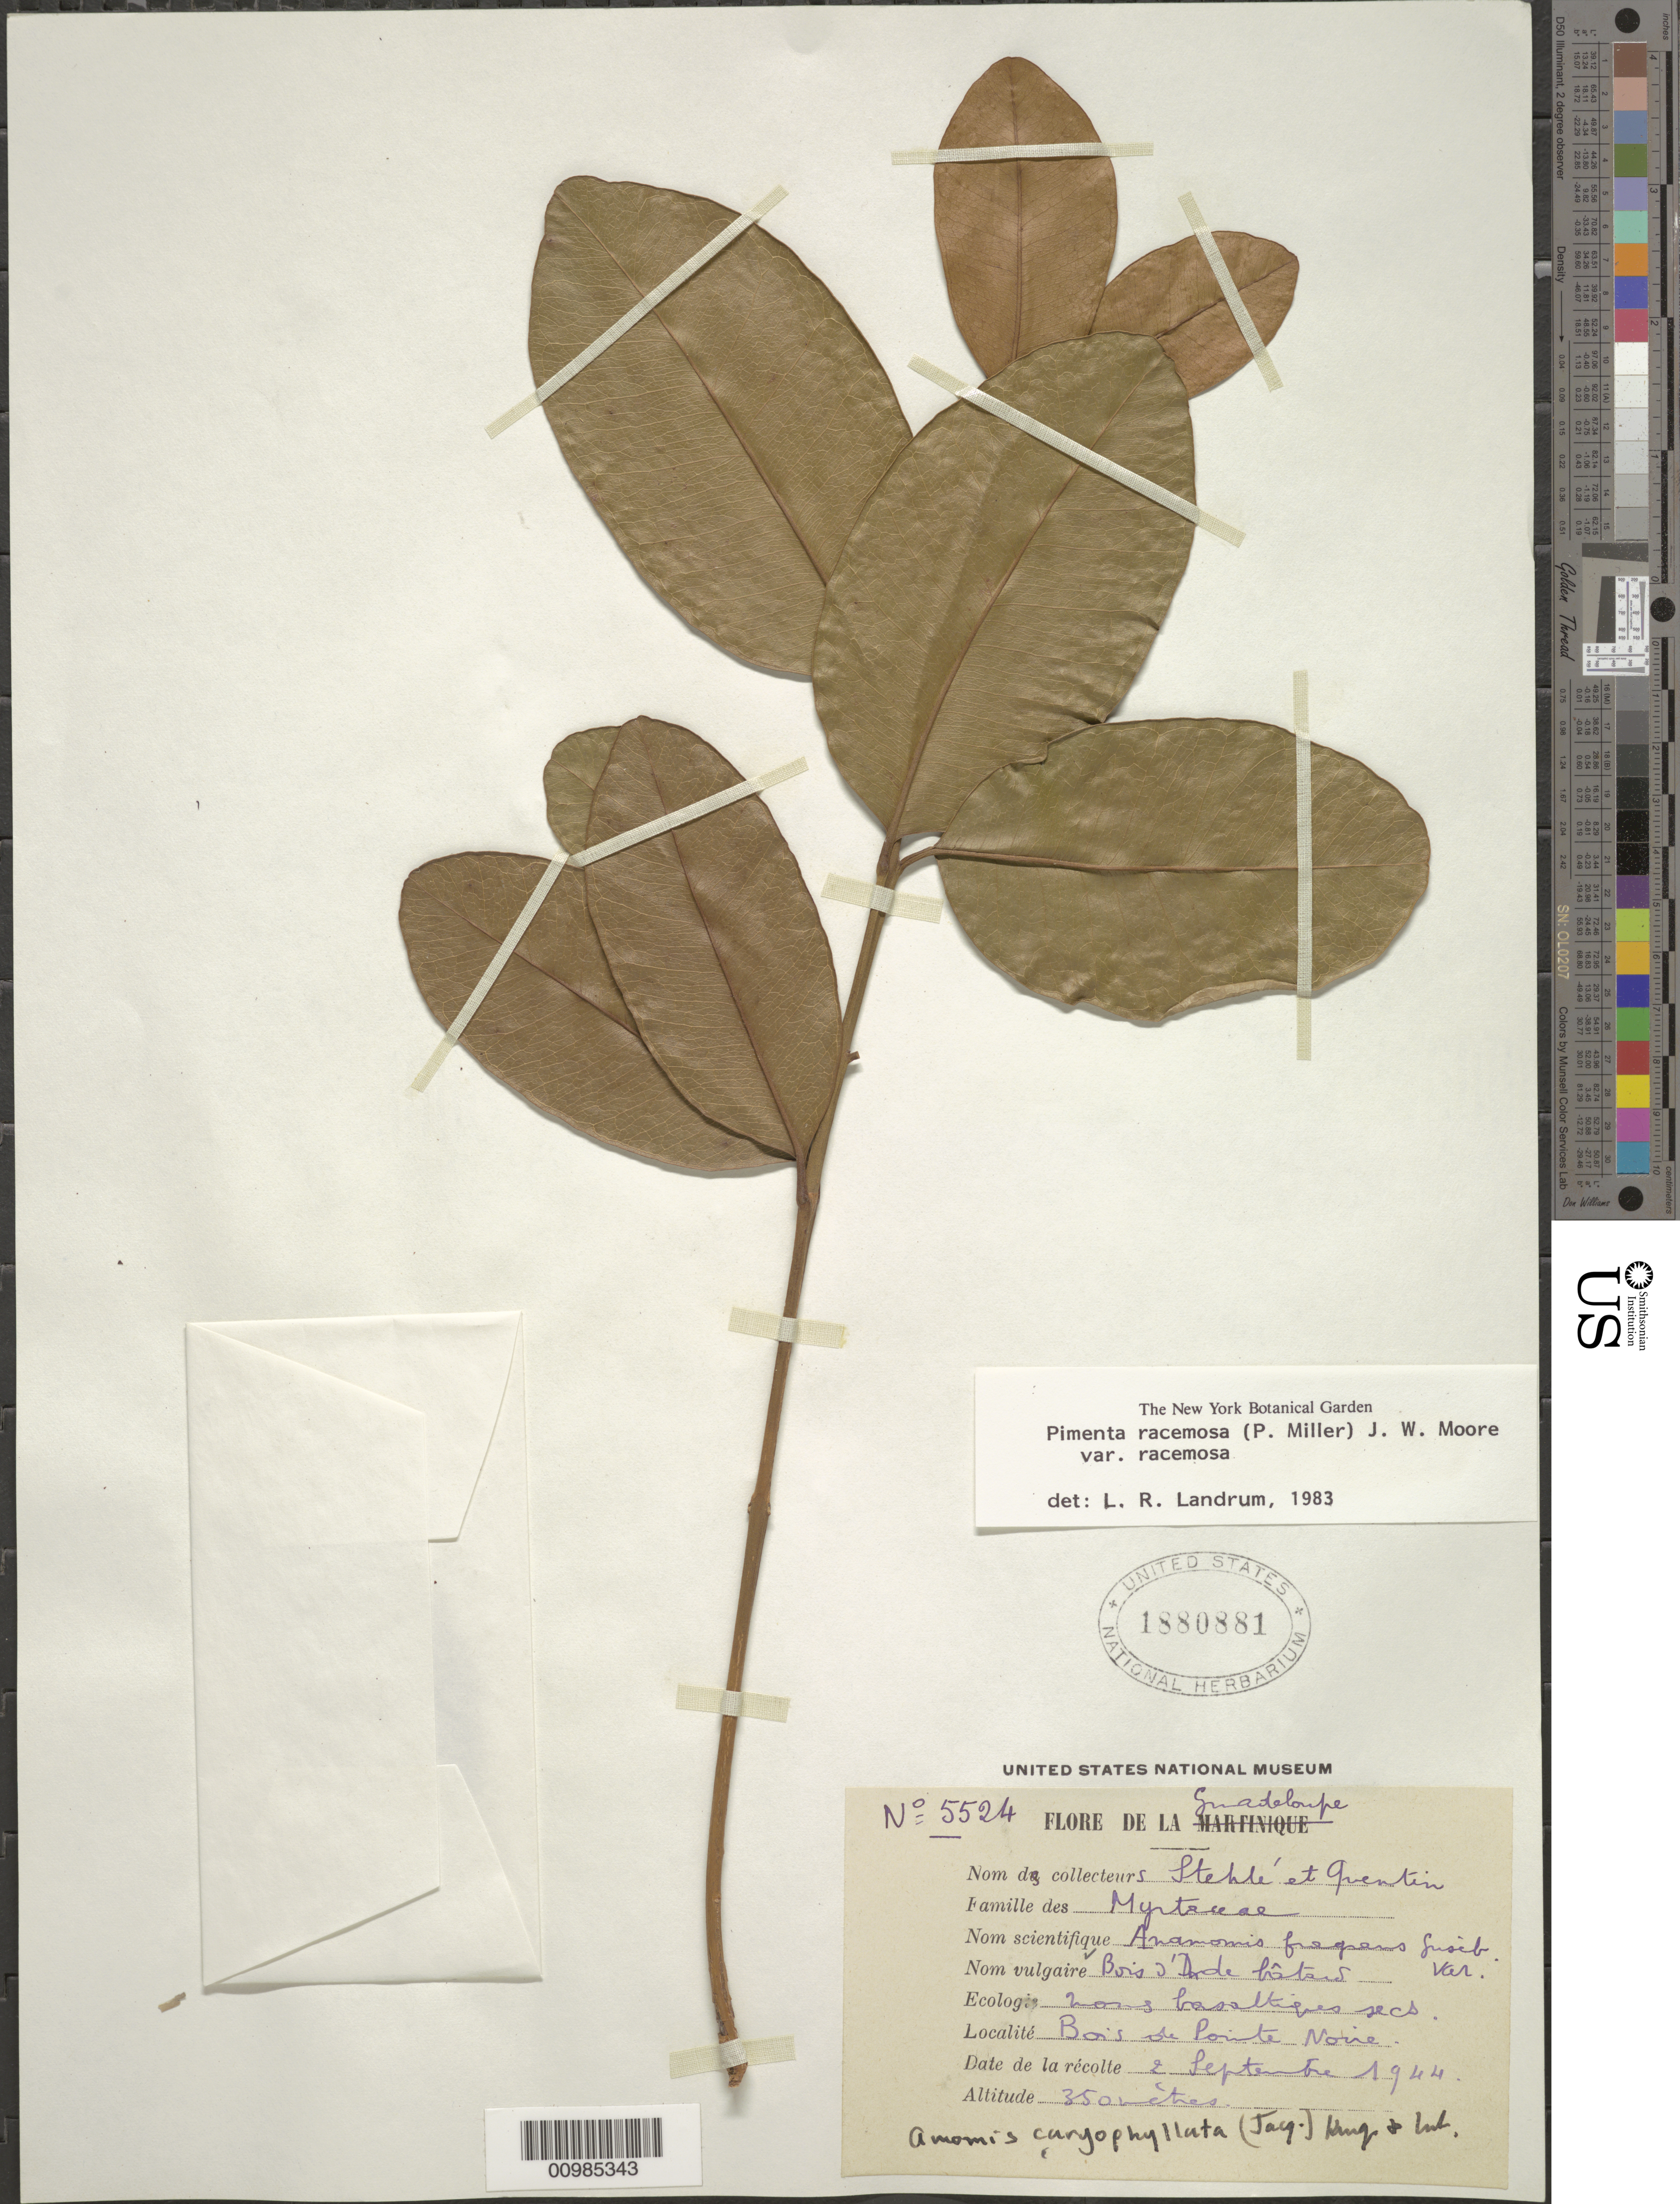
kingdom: Plantae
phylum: Tracheophyta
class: Magnoliopsida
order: Myrtales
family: Myrtaceae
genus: Pimenta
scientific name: Pimenta racemosa var. racemosa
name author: (Mill.) J.W. Moore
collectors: H. Stehlé & R. Quentin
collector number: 5524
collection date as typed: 02 Sep 1944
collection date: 1944-09-02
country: Guadeloupe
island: Basse Terre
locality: Bois de Pointe Noire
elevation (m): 350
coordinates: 0 N, 0 E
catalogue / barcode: US 1880881